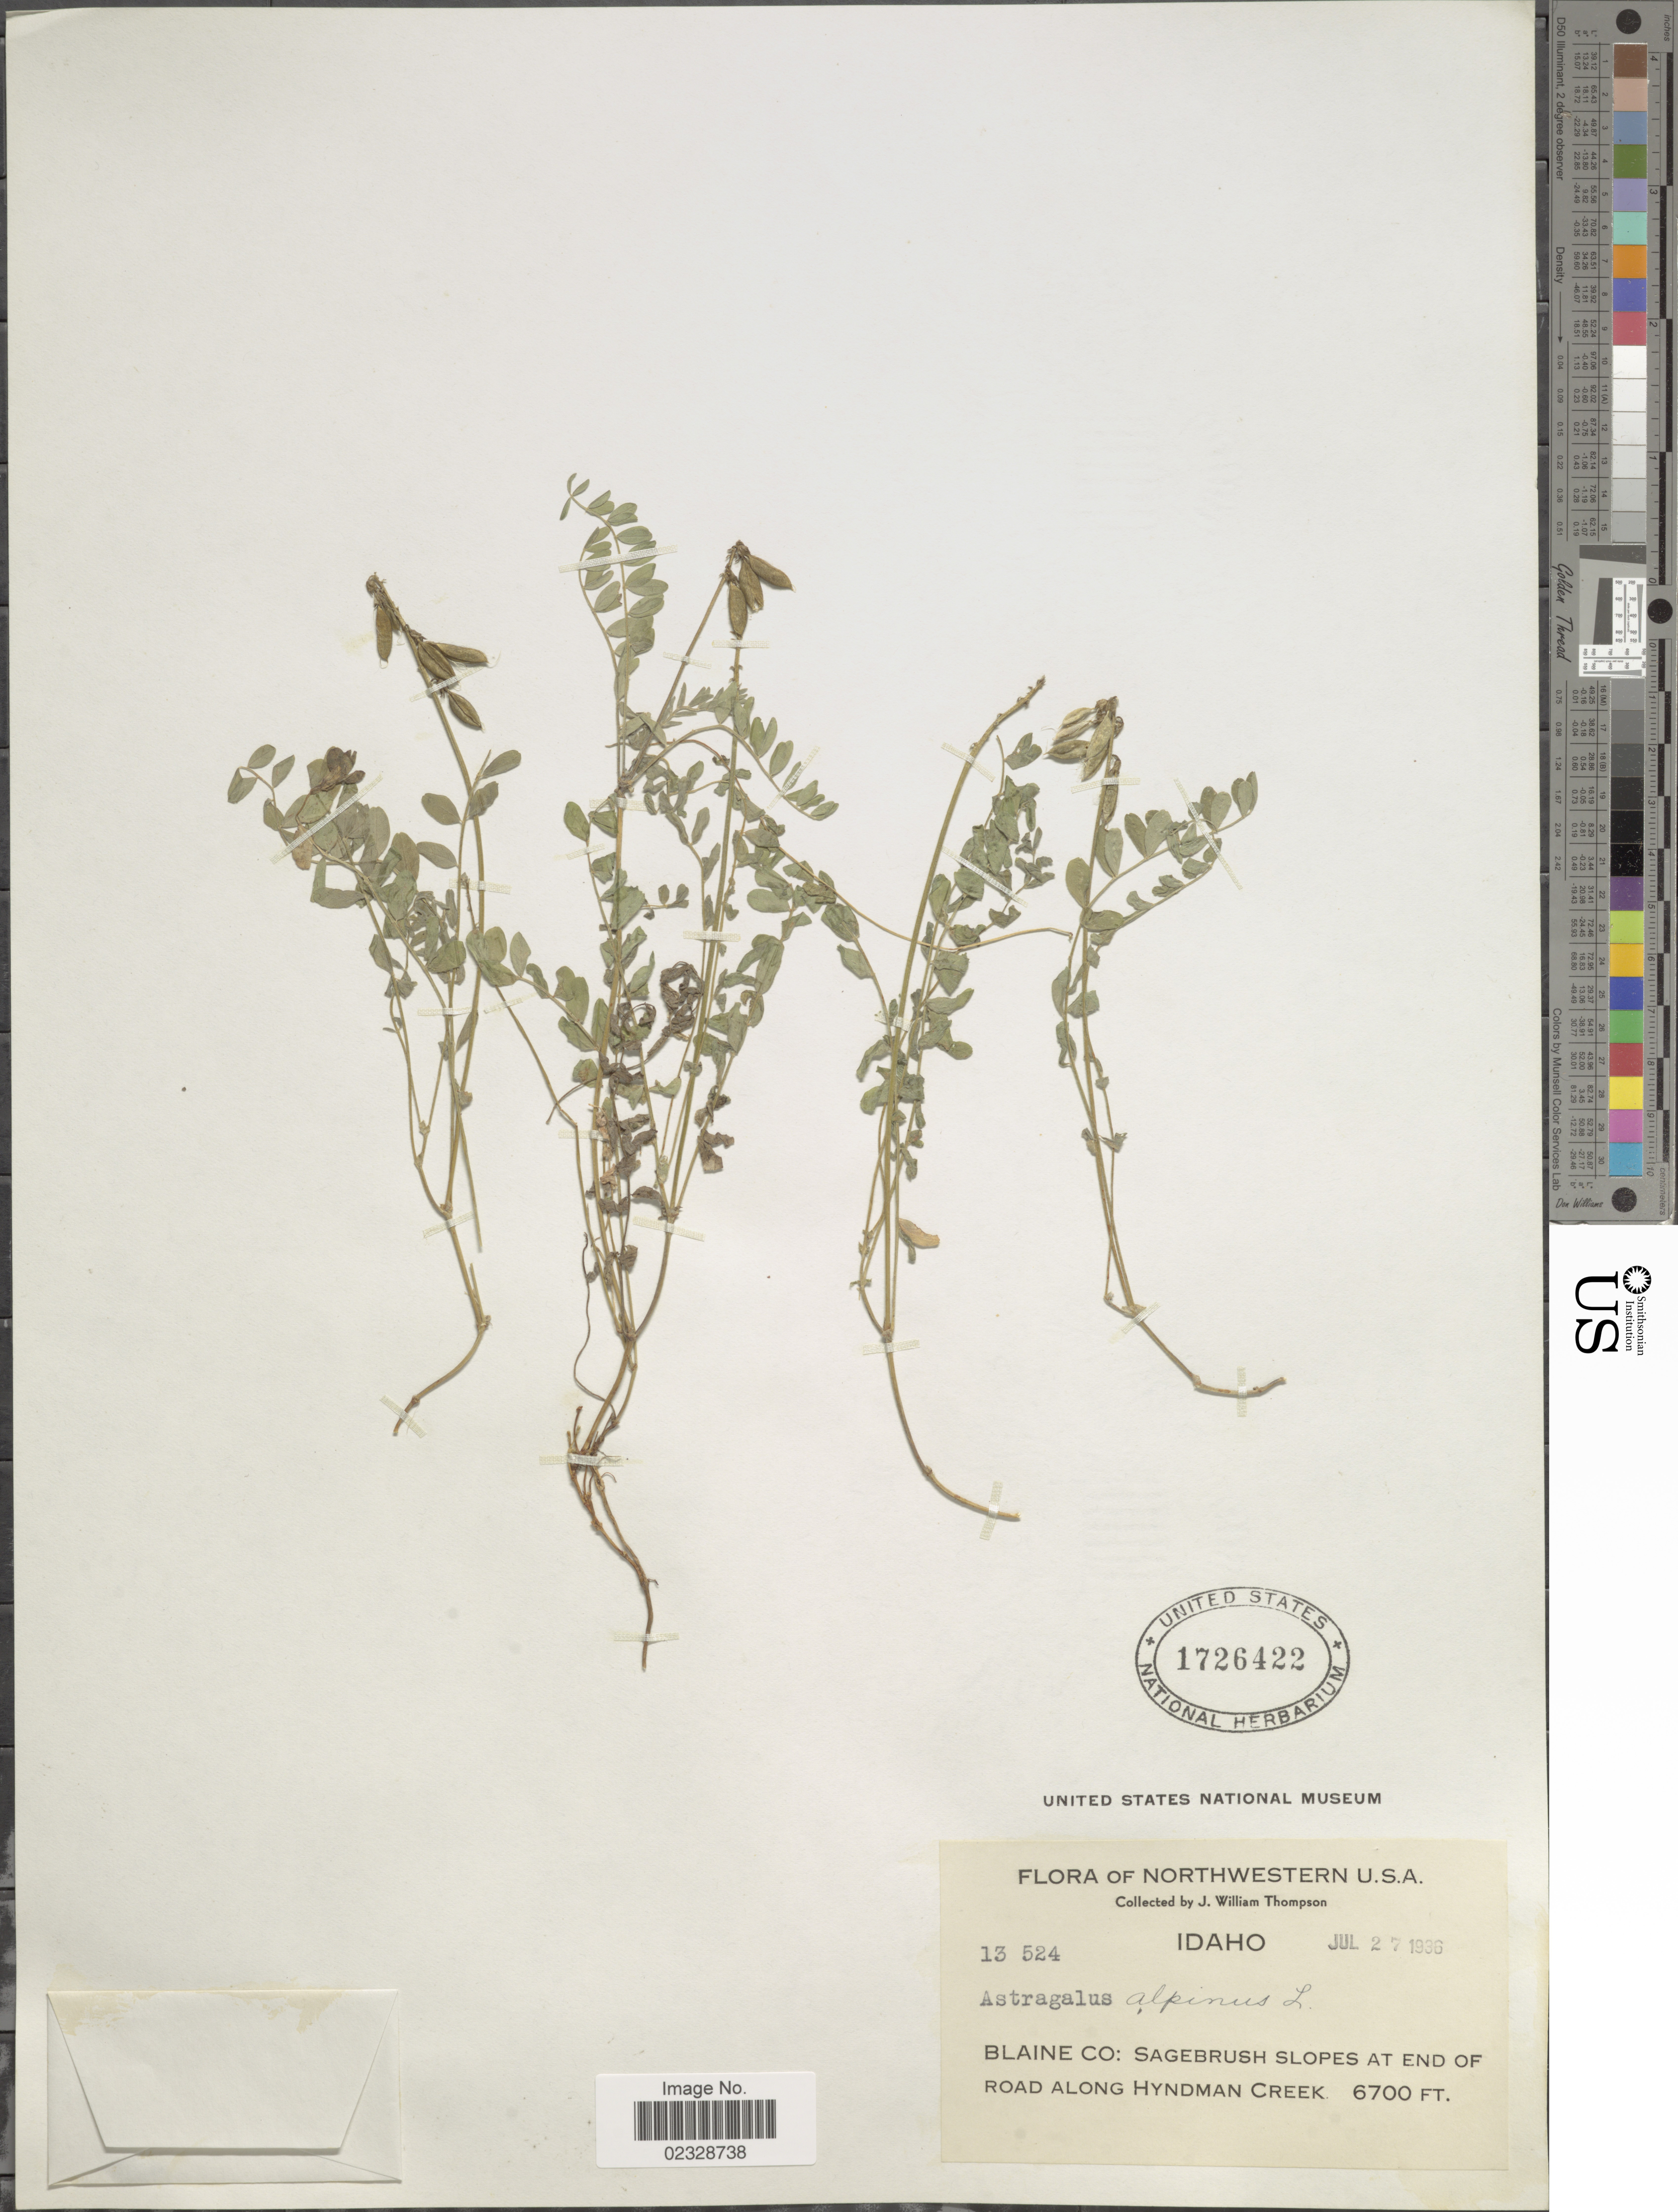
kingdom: Plantae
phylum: Tracheophyta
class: Magnoliopsida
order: Fabales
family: Fabaceae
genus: Astragalus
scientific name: Astragalus alpinus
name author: L.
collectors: J. W. Thompson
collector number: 13524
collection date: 1936-07-27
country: United States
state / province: Idaho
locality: Northwestern U.S.A., Blaine Co., Sagebrush slopes at en dof road along Hyndman Creek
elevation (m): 2042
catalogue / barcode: US 1726422